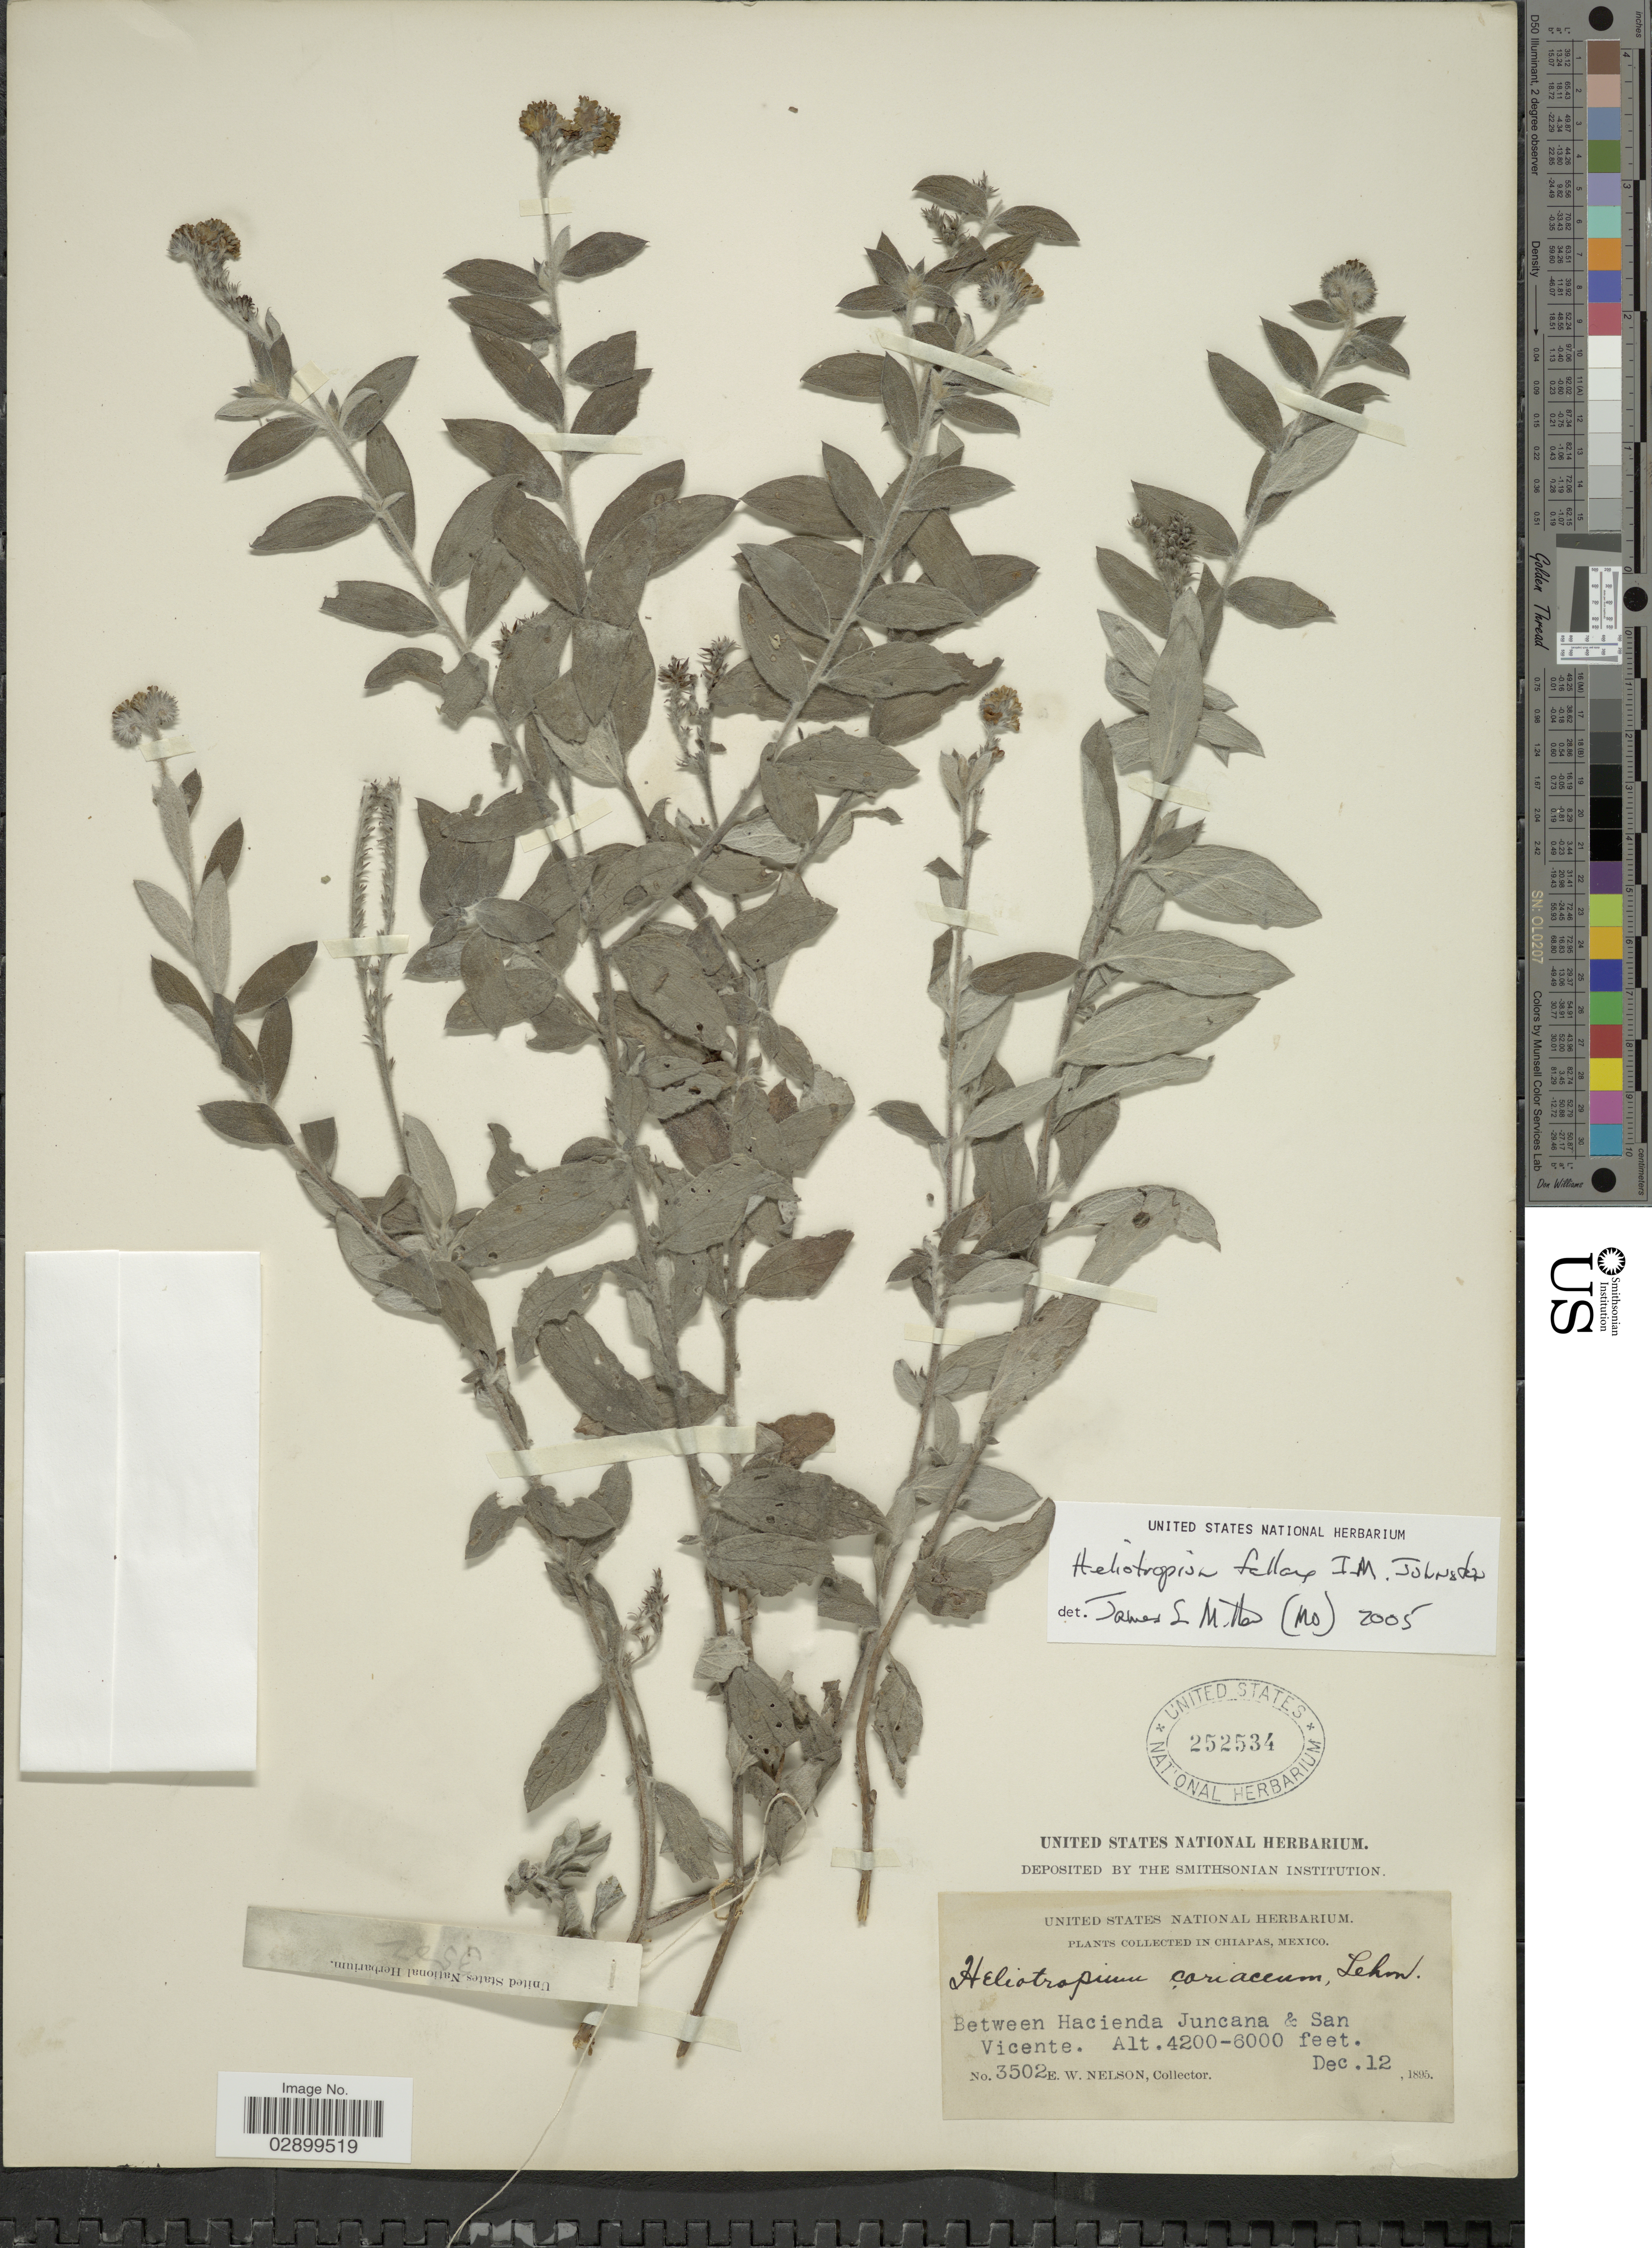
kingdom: Plantae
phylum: Tracheophyta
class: Magnoliopsida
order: Boraginales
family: Heliotropiaceae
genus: Heliotropium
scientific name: Heliotropium fallax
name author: I.M. Johnst.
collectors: E. W. Nelson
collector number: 3502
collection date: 1895-12-12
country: Mexico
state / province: Chiapas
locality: Between Hacienda Juncana & San Vicente.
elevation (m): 1280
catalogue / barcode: US 252534